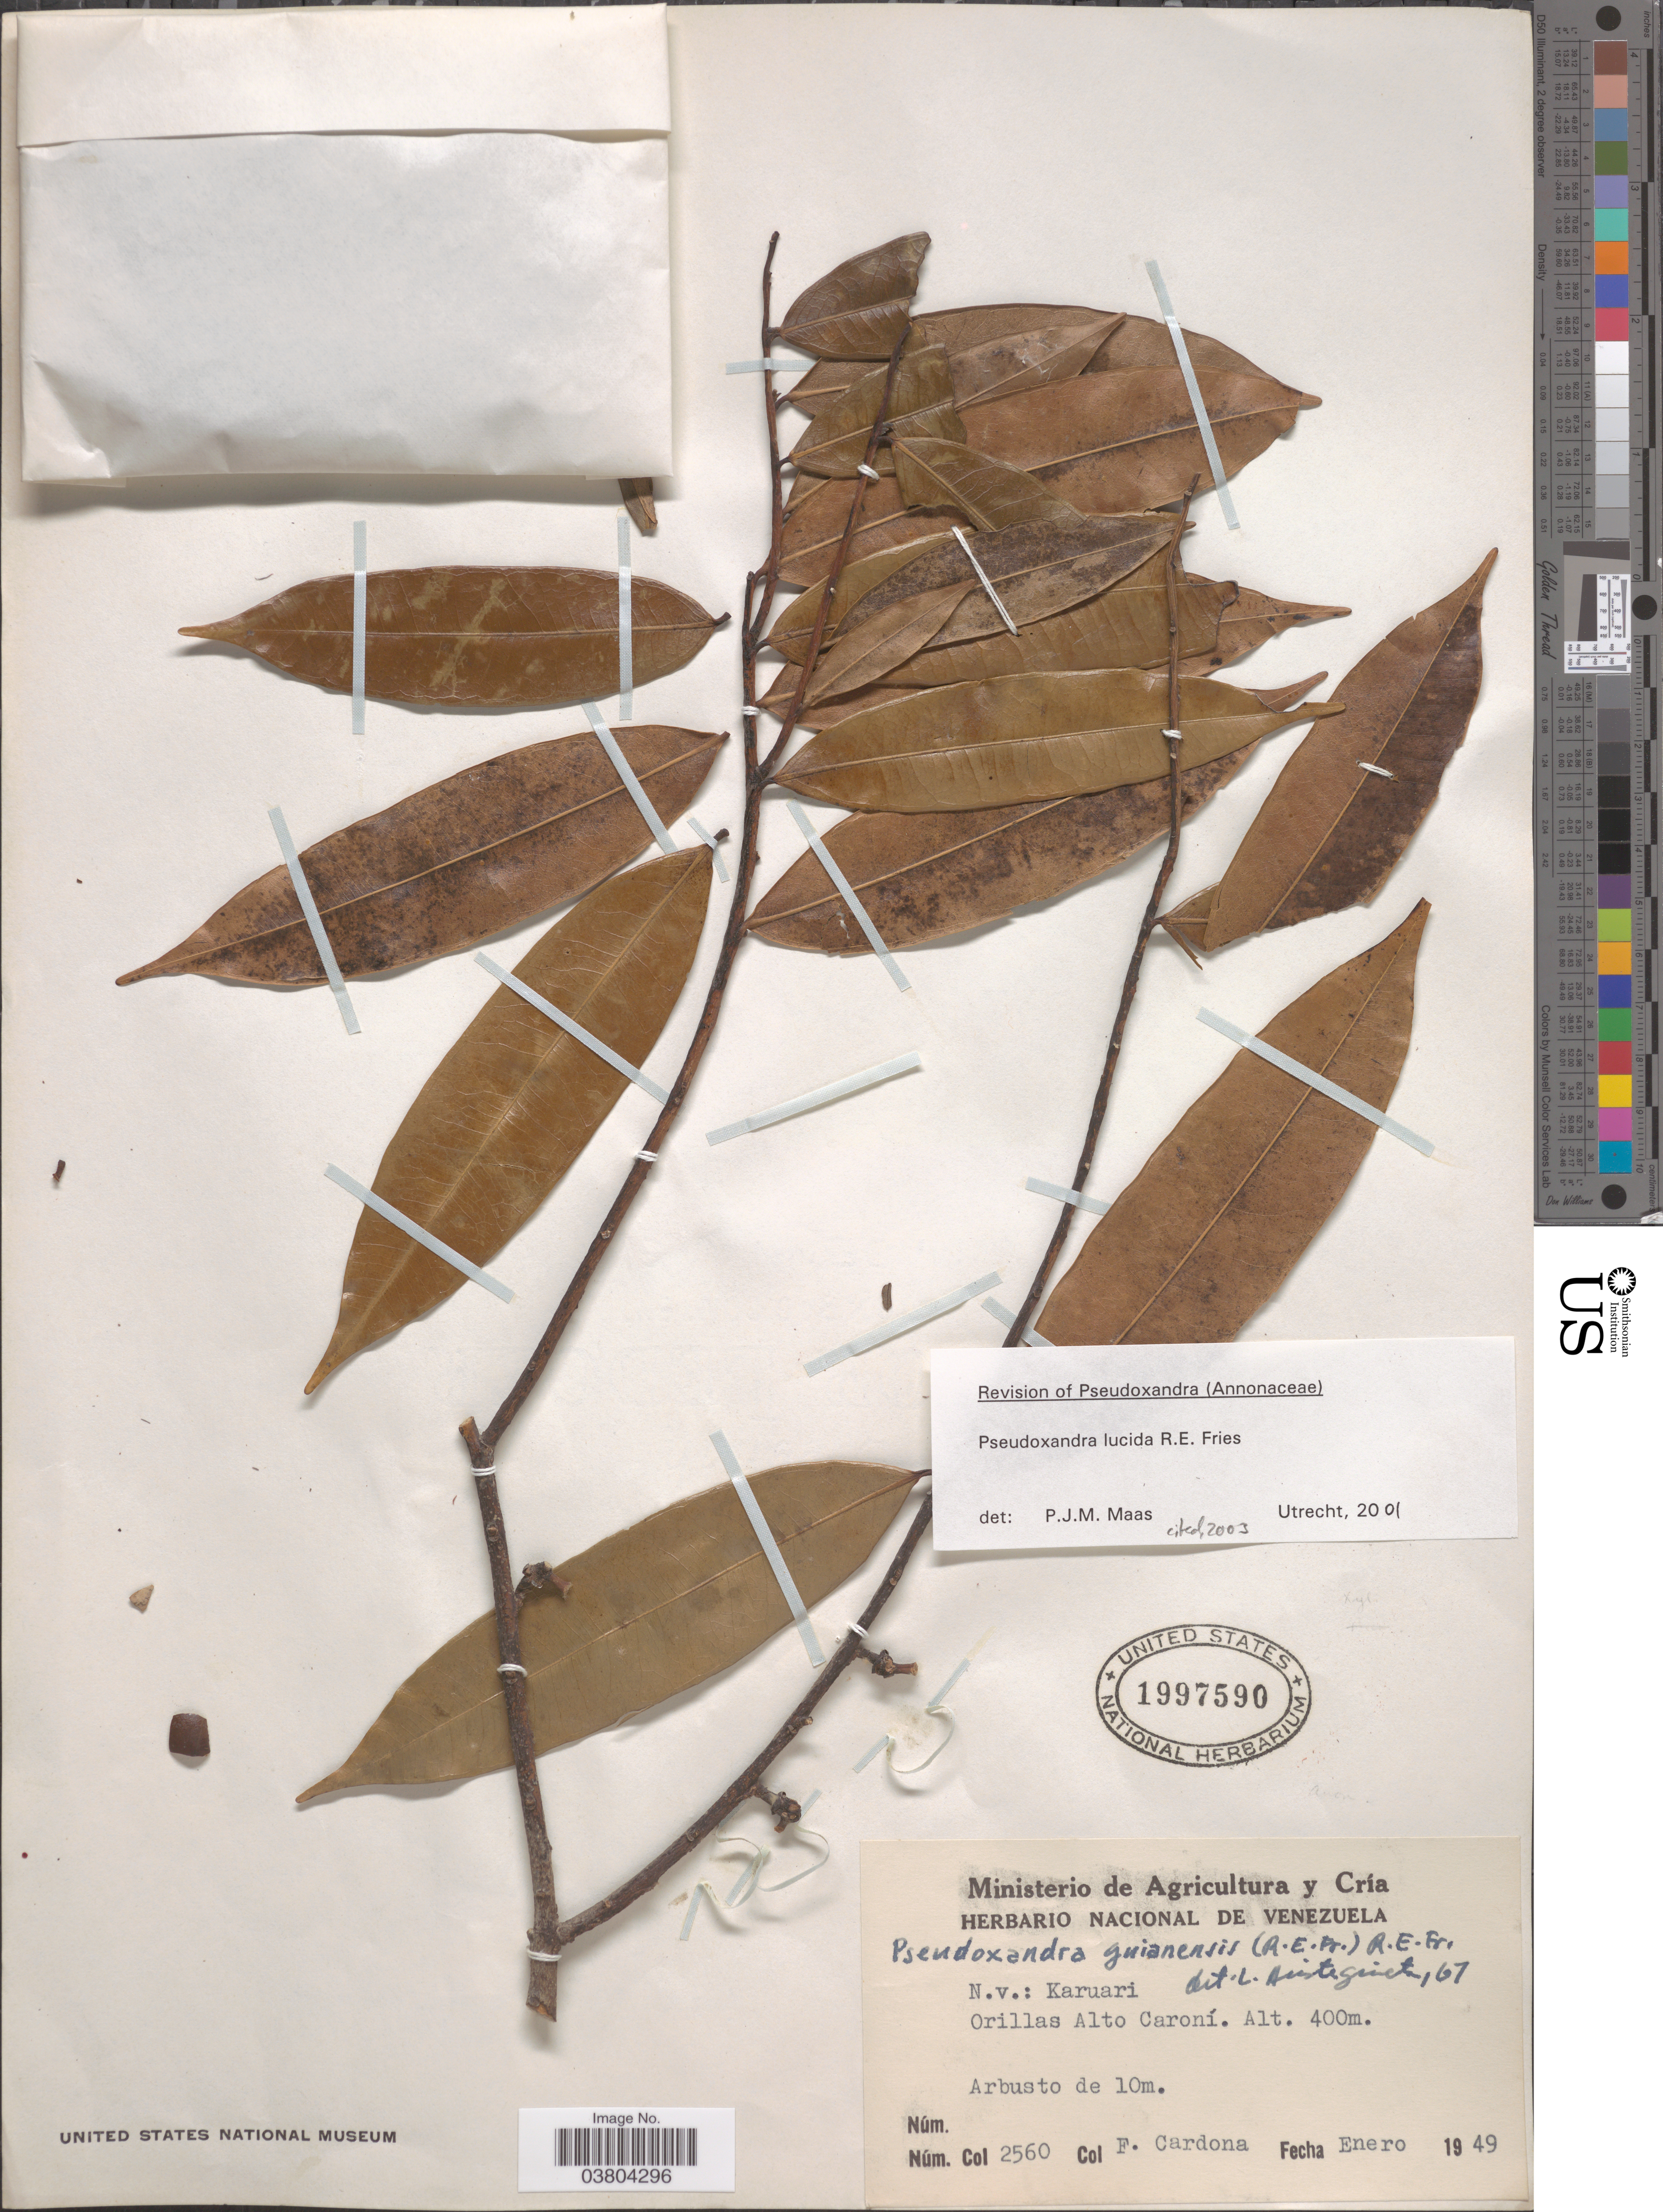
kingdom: Plantae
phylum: Tracheophyta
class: Magnoliopsida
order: Magnoliales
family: Annonaceae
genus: Pseudoxandra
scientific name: Pseudoxandra lucida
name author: R.E. Fr.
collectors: F. Cardona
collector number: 2560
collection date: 1949-01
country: Venezuela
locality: Orillas Alto Caroní.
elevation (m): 400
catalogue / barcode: US 1997590